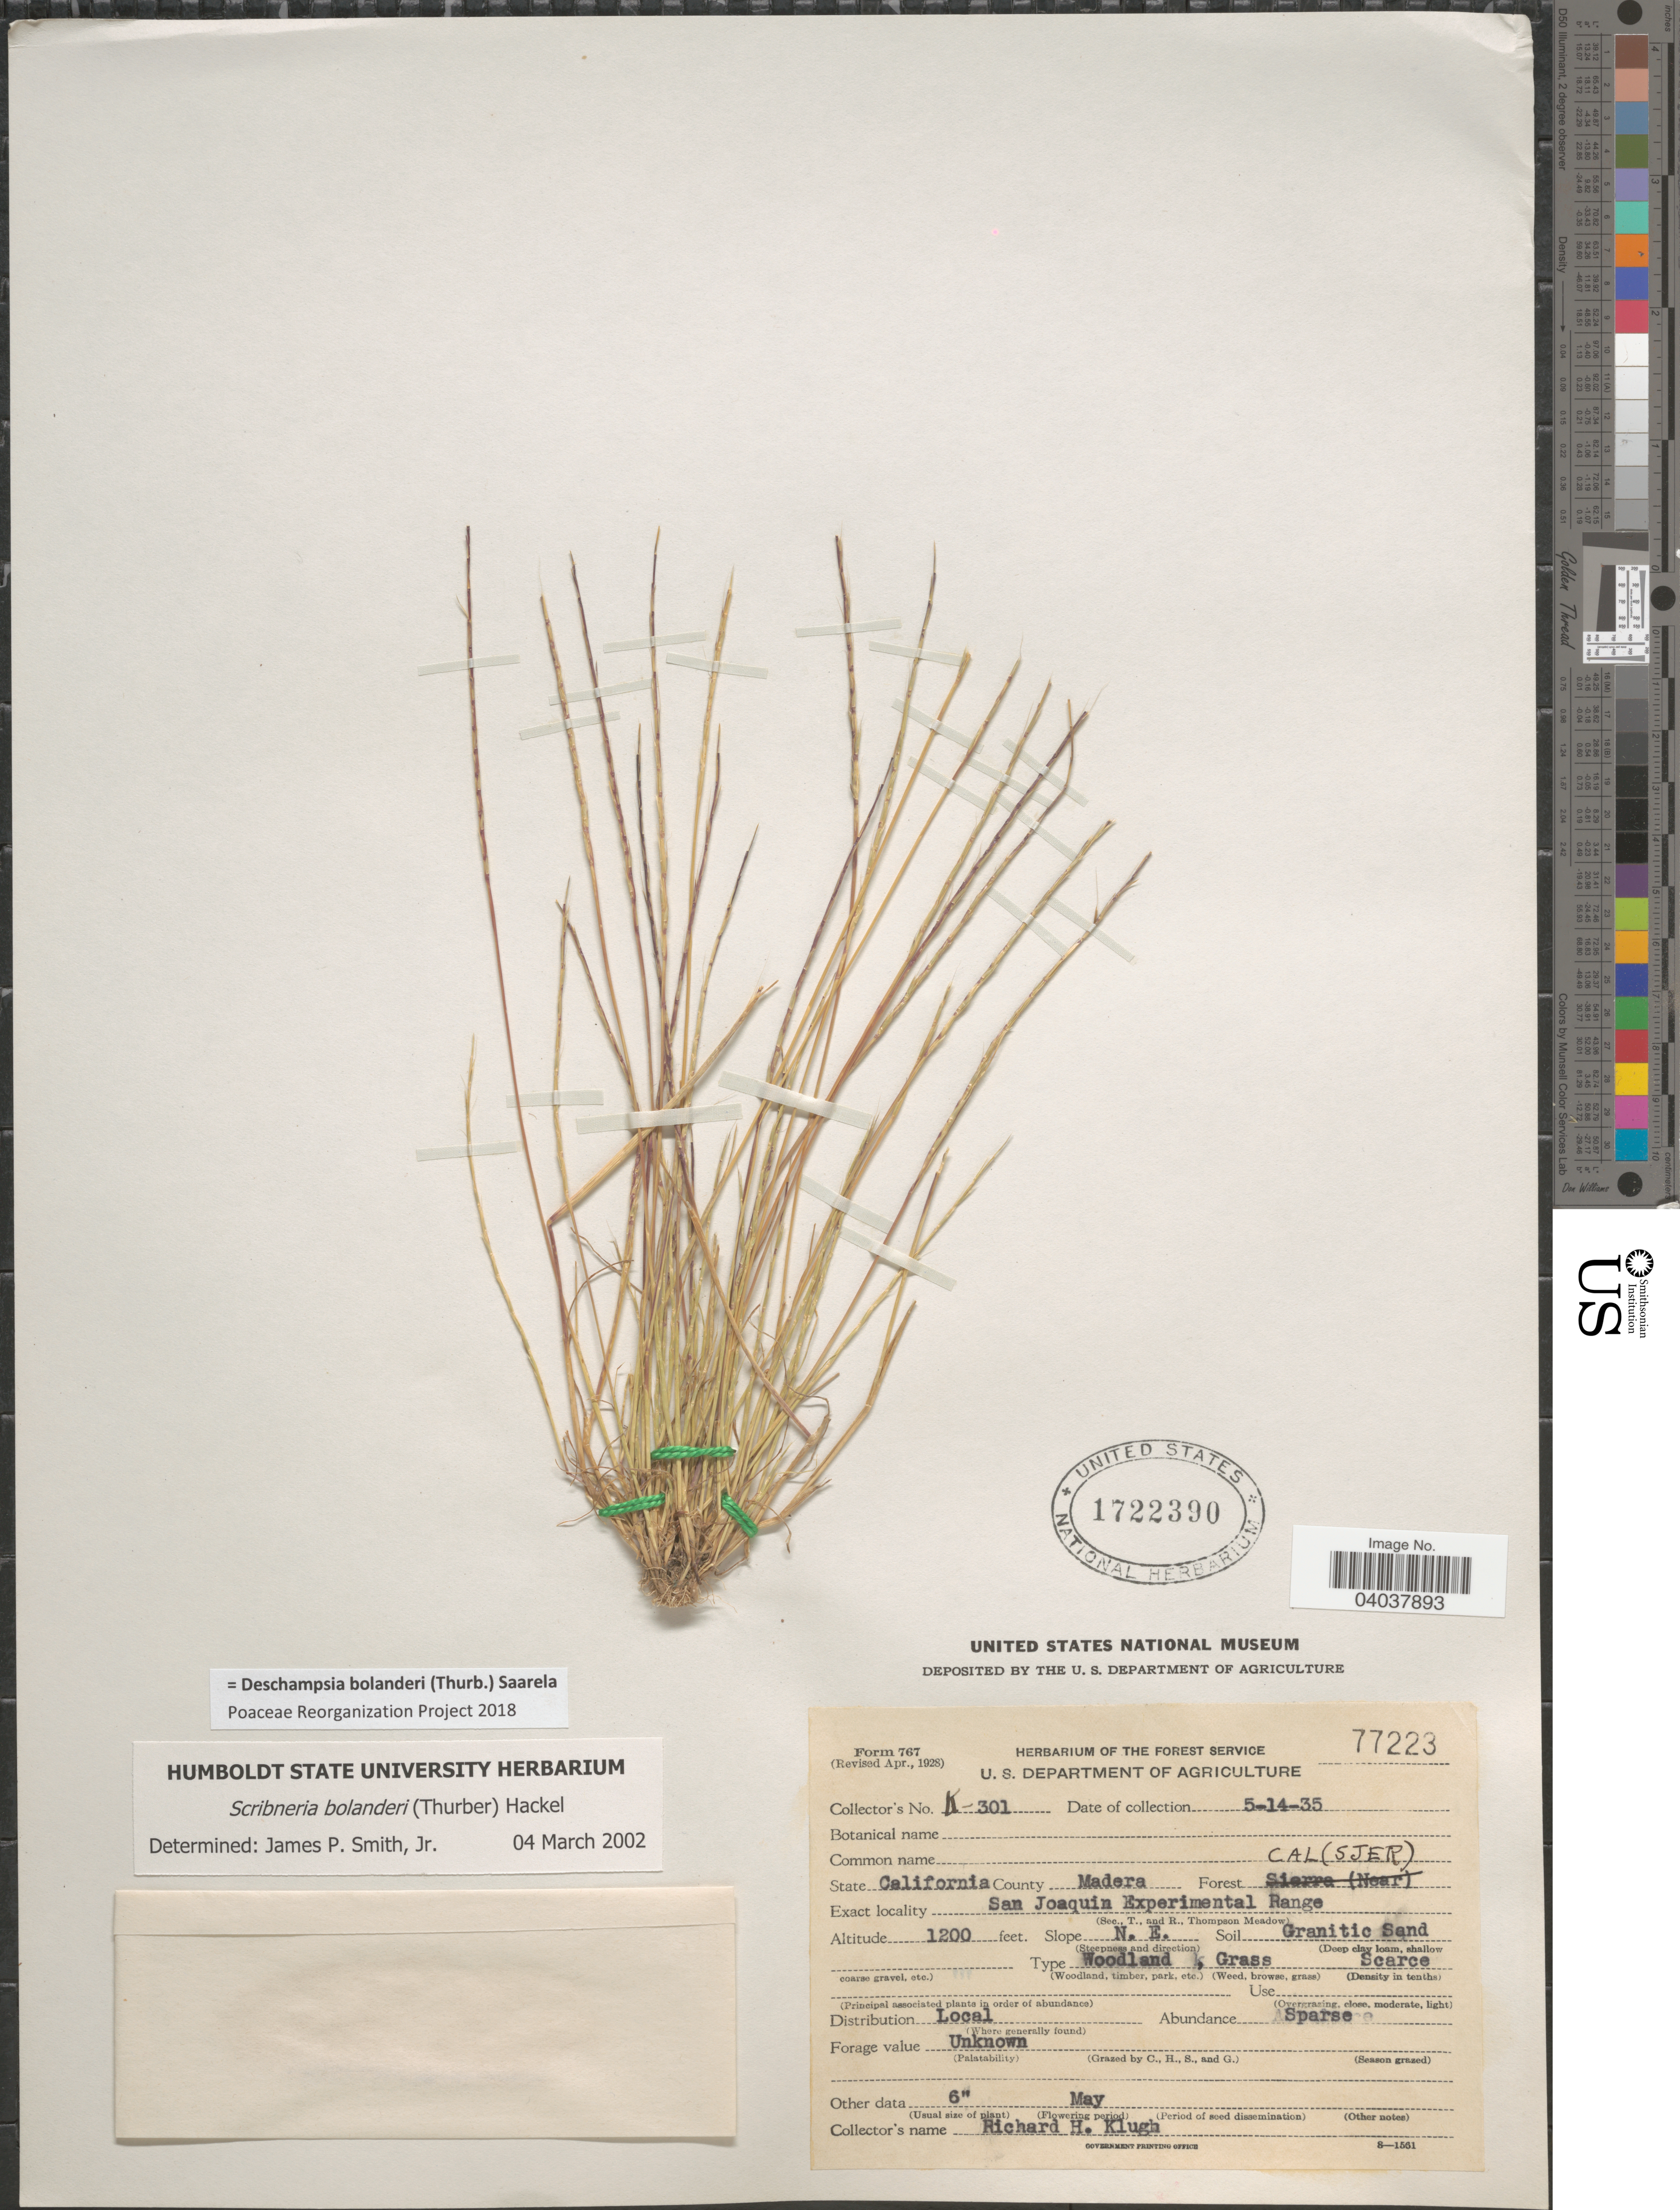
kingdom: Plantae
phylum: Tracheophyta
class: Liliopsida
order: Poales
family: Poaceae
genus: Deschampsia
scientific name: Deschampsia bolanderi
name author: (Thurb.) Saarela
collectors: R. Klugh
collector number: K-301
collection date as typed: Transcribed d/m/y: 14/5/35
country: United States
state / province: California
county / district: Madera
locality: County Madera. Forest CAL (SJER). San Joaquin Experimental Range. Slope N. E.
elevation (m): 366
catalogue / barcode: US 1722390